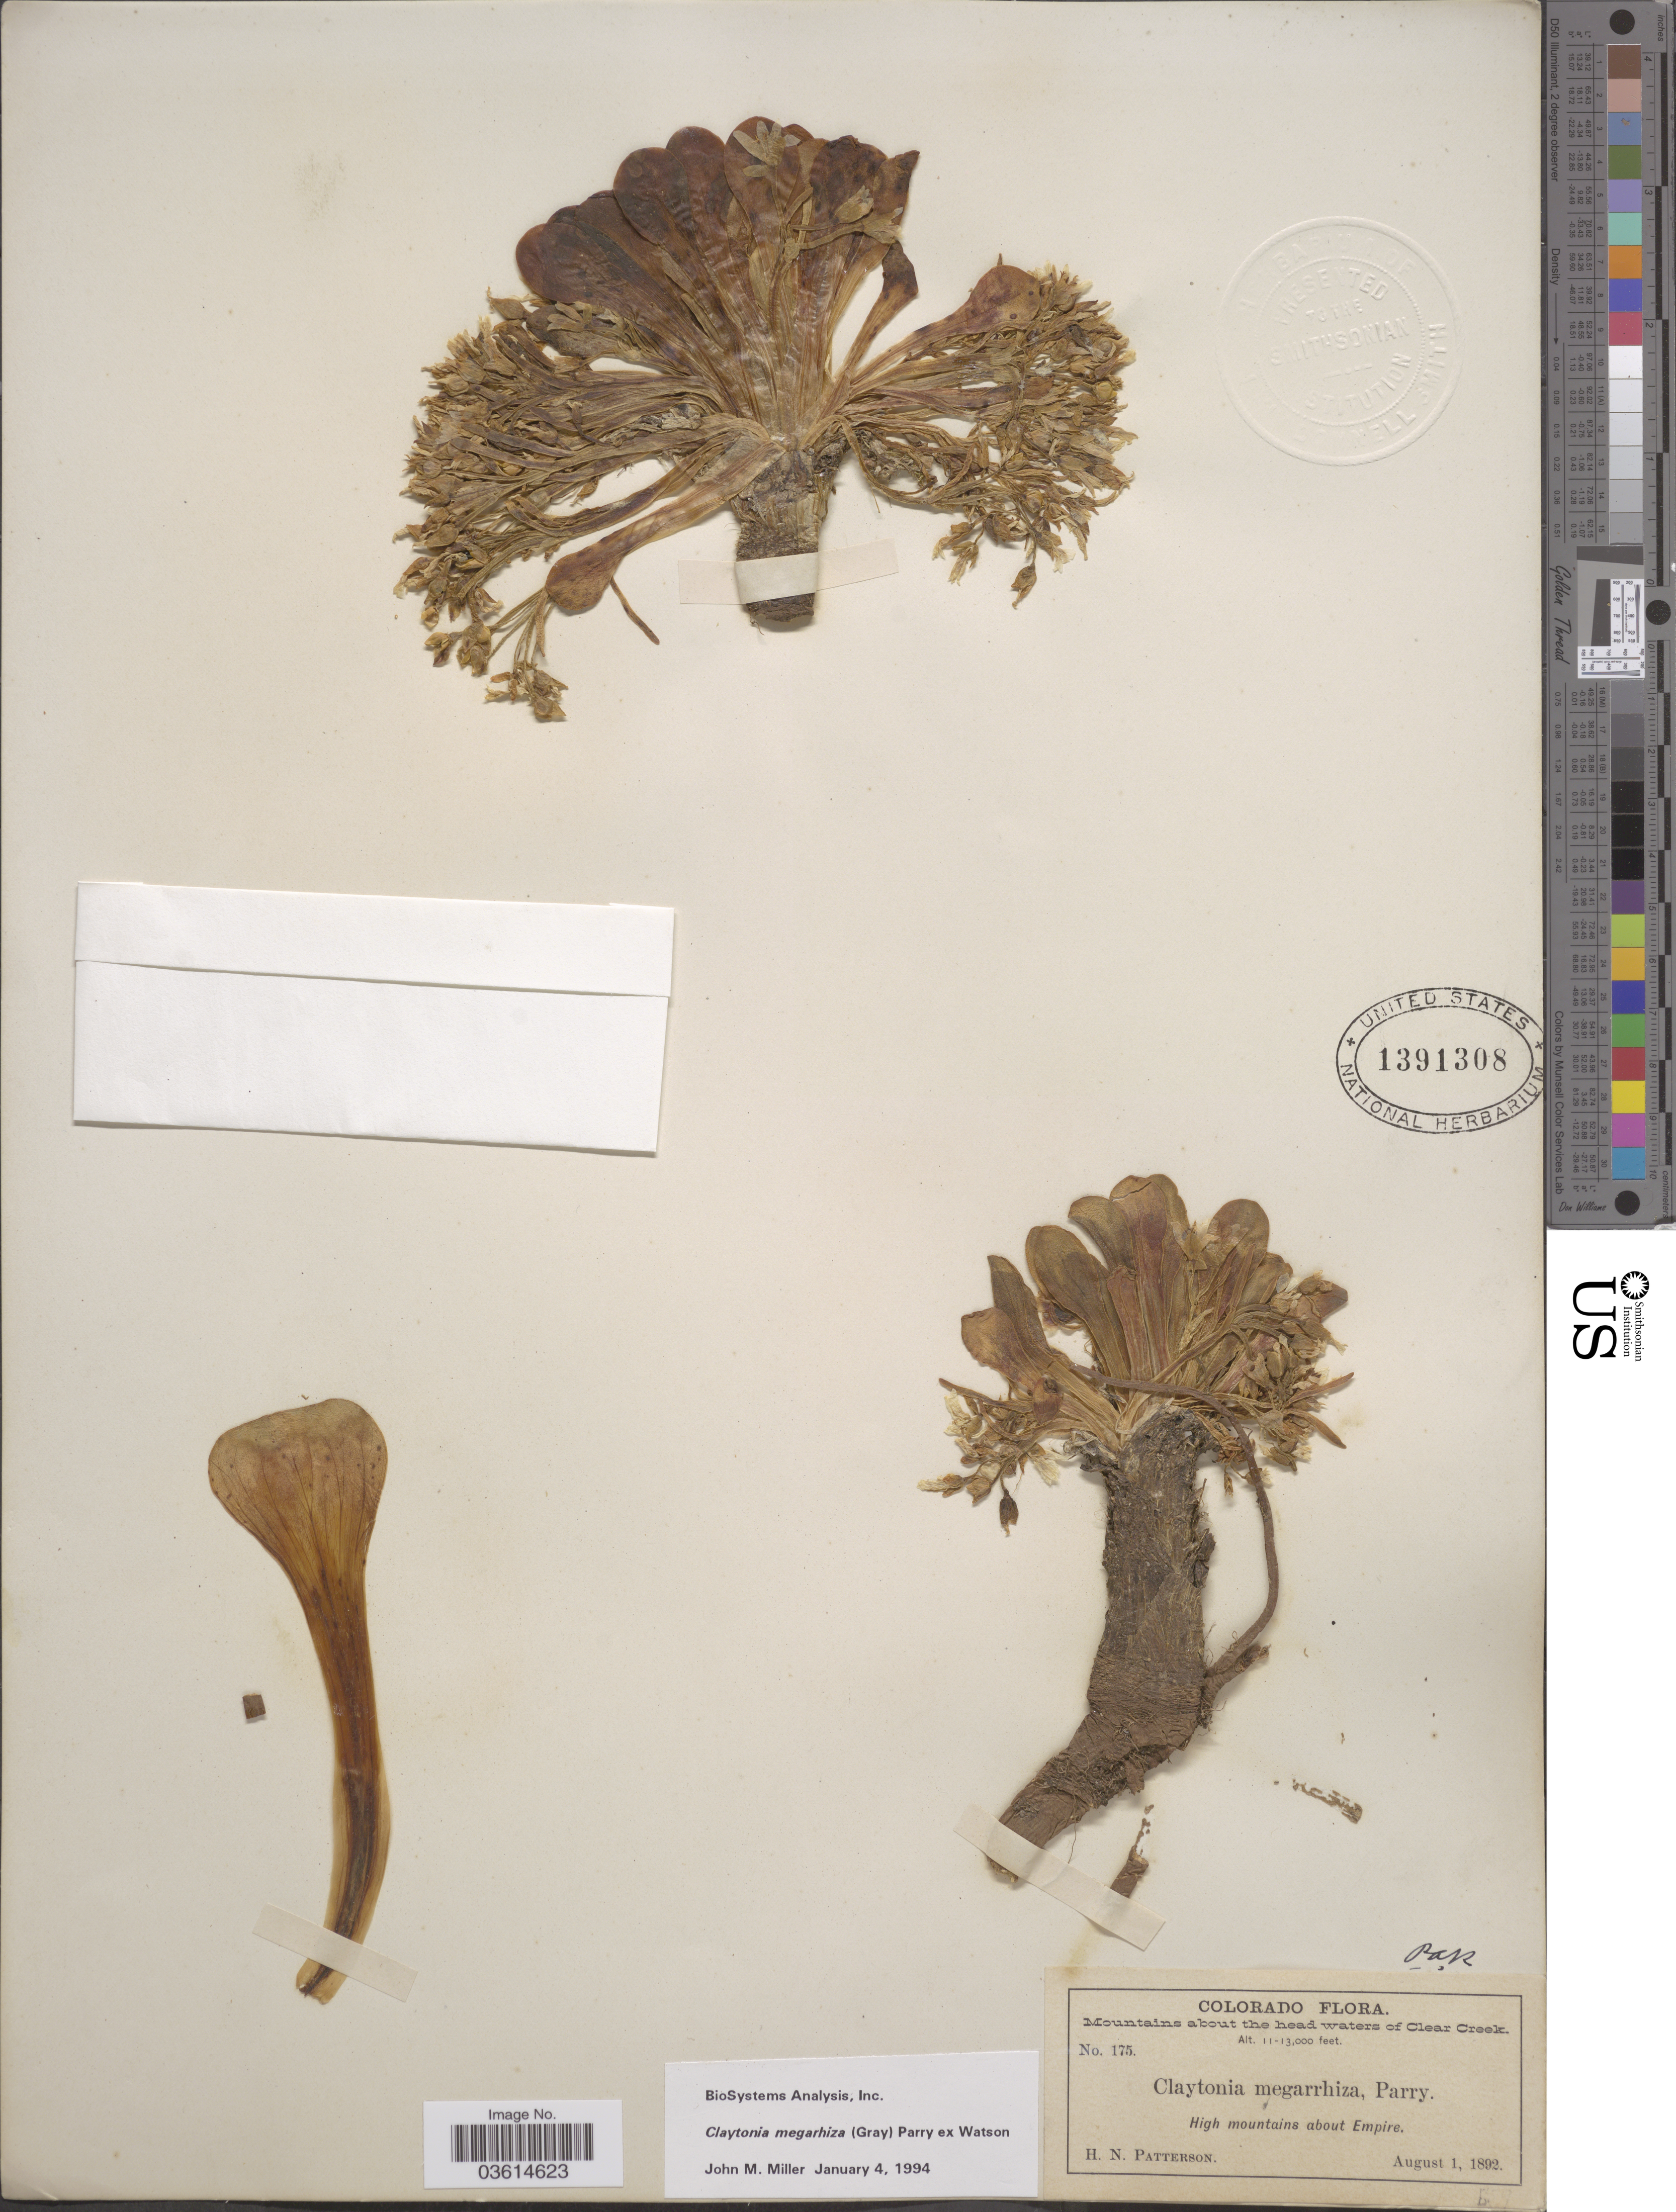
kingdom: Plantae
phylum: Tracheophyta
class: Magnoliopsida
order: Caryophyllales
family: Montiaceae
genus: Claytonia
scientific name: Claytonia megarhiza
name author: (A. Gray) Parry ex S. Watson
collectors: H. N. Patterson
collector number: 175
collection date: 1892-08-01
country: United States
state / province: Colorado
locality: Mountains about the head waters of Clear Creek. High mountains about Empire.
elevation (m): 3353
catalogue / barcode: US 1391308